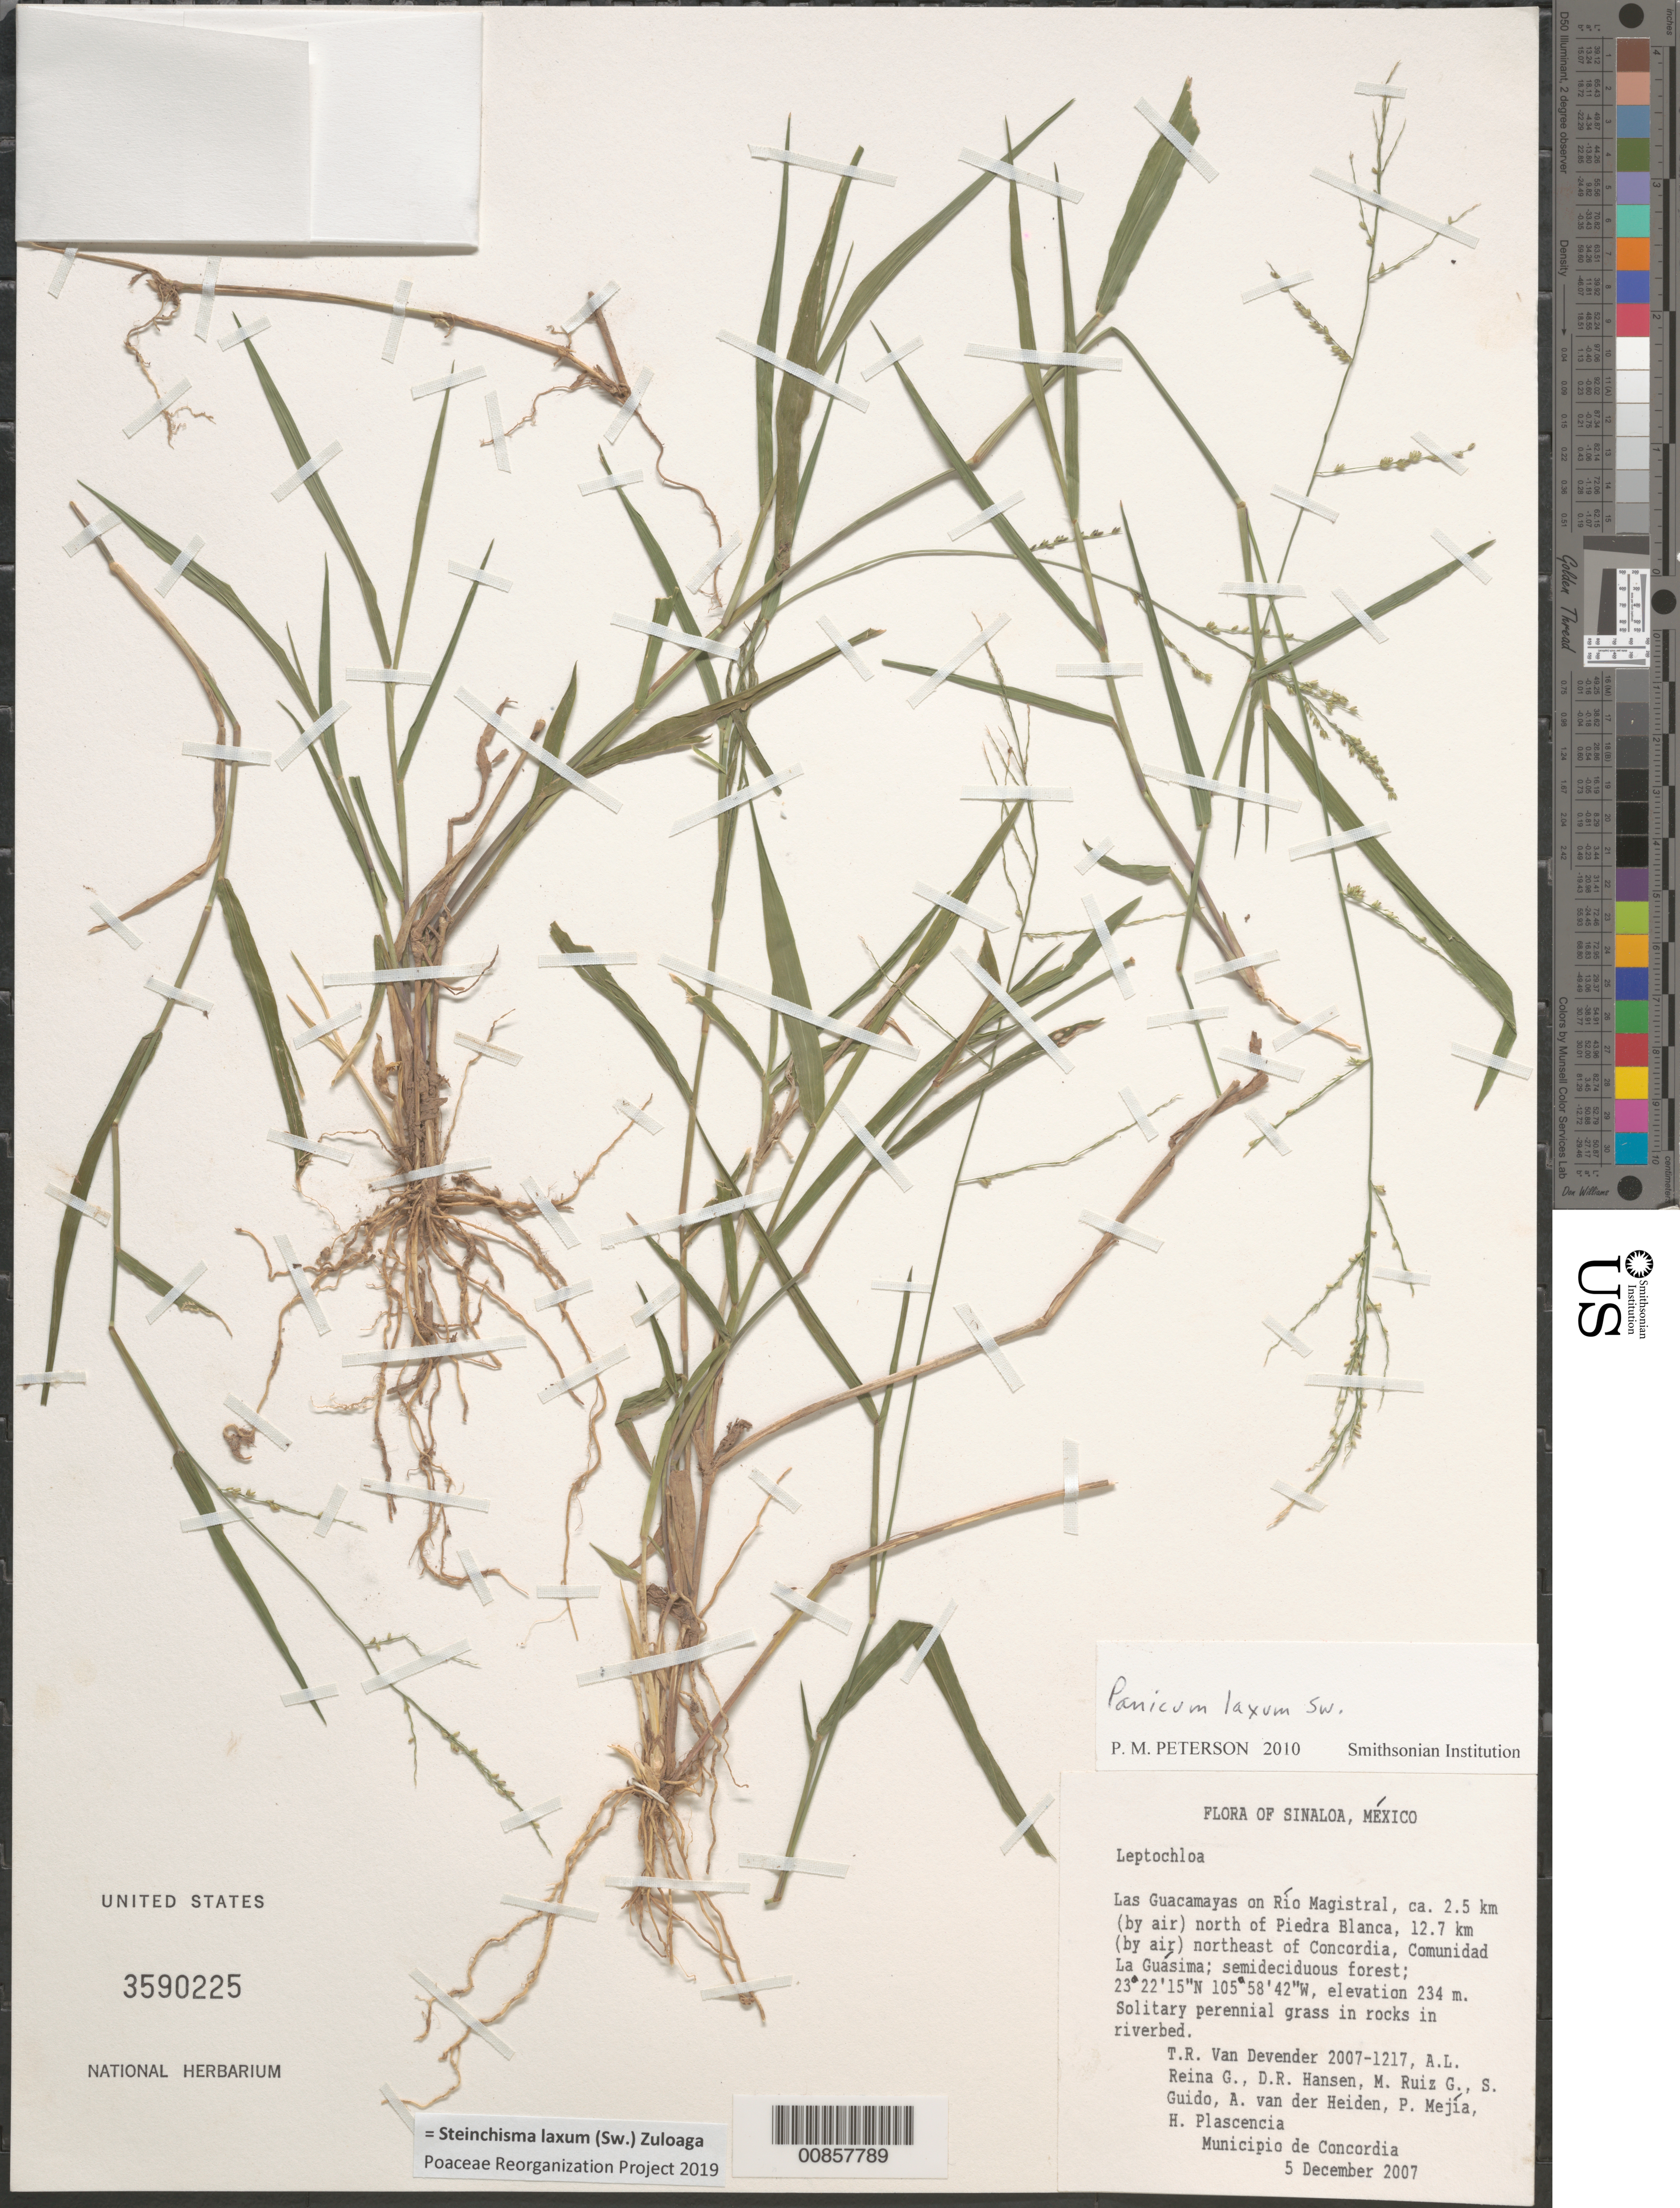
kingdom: Plantae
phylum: Tracheophyta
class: Liliopsida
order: Poales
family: Poaceae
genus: Panicum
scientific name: Panicum laxum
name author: Sw.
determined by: Peterson, Paul M., (BOT), Smithsonian Institution - National Museum of Natural History (UNITED STATES)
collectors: T. R. Van Devender, A. L. Reina G., D. R. Hansen, M. Ruiz G., S. Guido S., A. M. van der Heiden, P. Mejía & H. Plascencia G.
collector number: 2007-1217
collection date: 2007-12-05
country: Mexico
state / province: Sinaloa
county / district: Concordia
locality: Las Guacamayas onRío Magistral, ca. 2.5 km (by air) N of Piedra Blanca, 12.7 km (by air) NE of Concordia, Comunidad La Guásima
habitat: Semideciduous forest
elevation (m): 234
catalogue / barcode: US 3590225